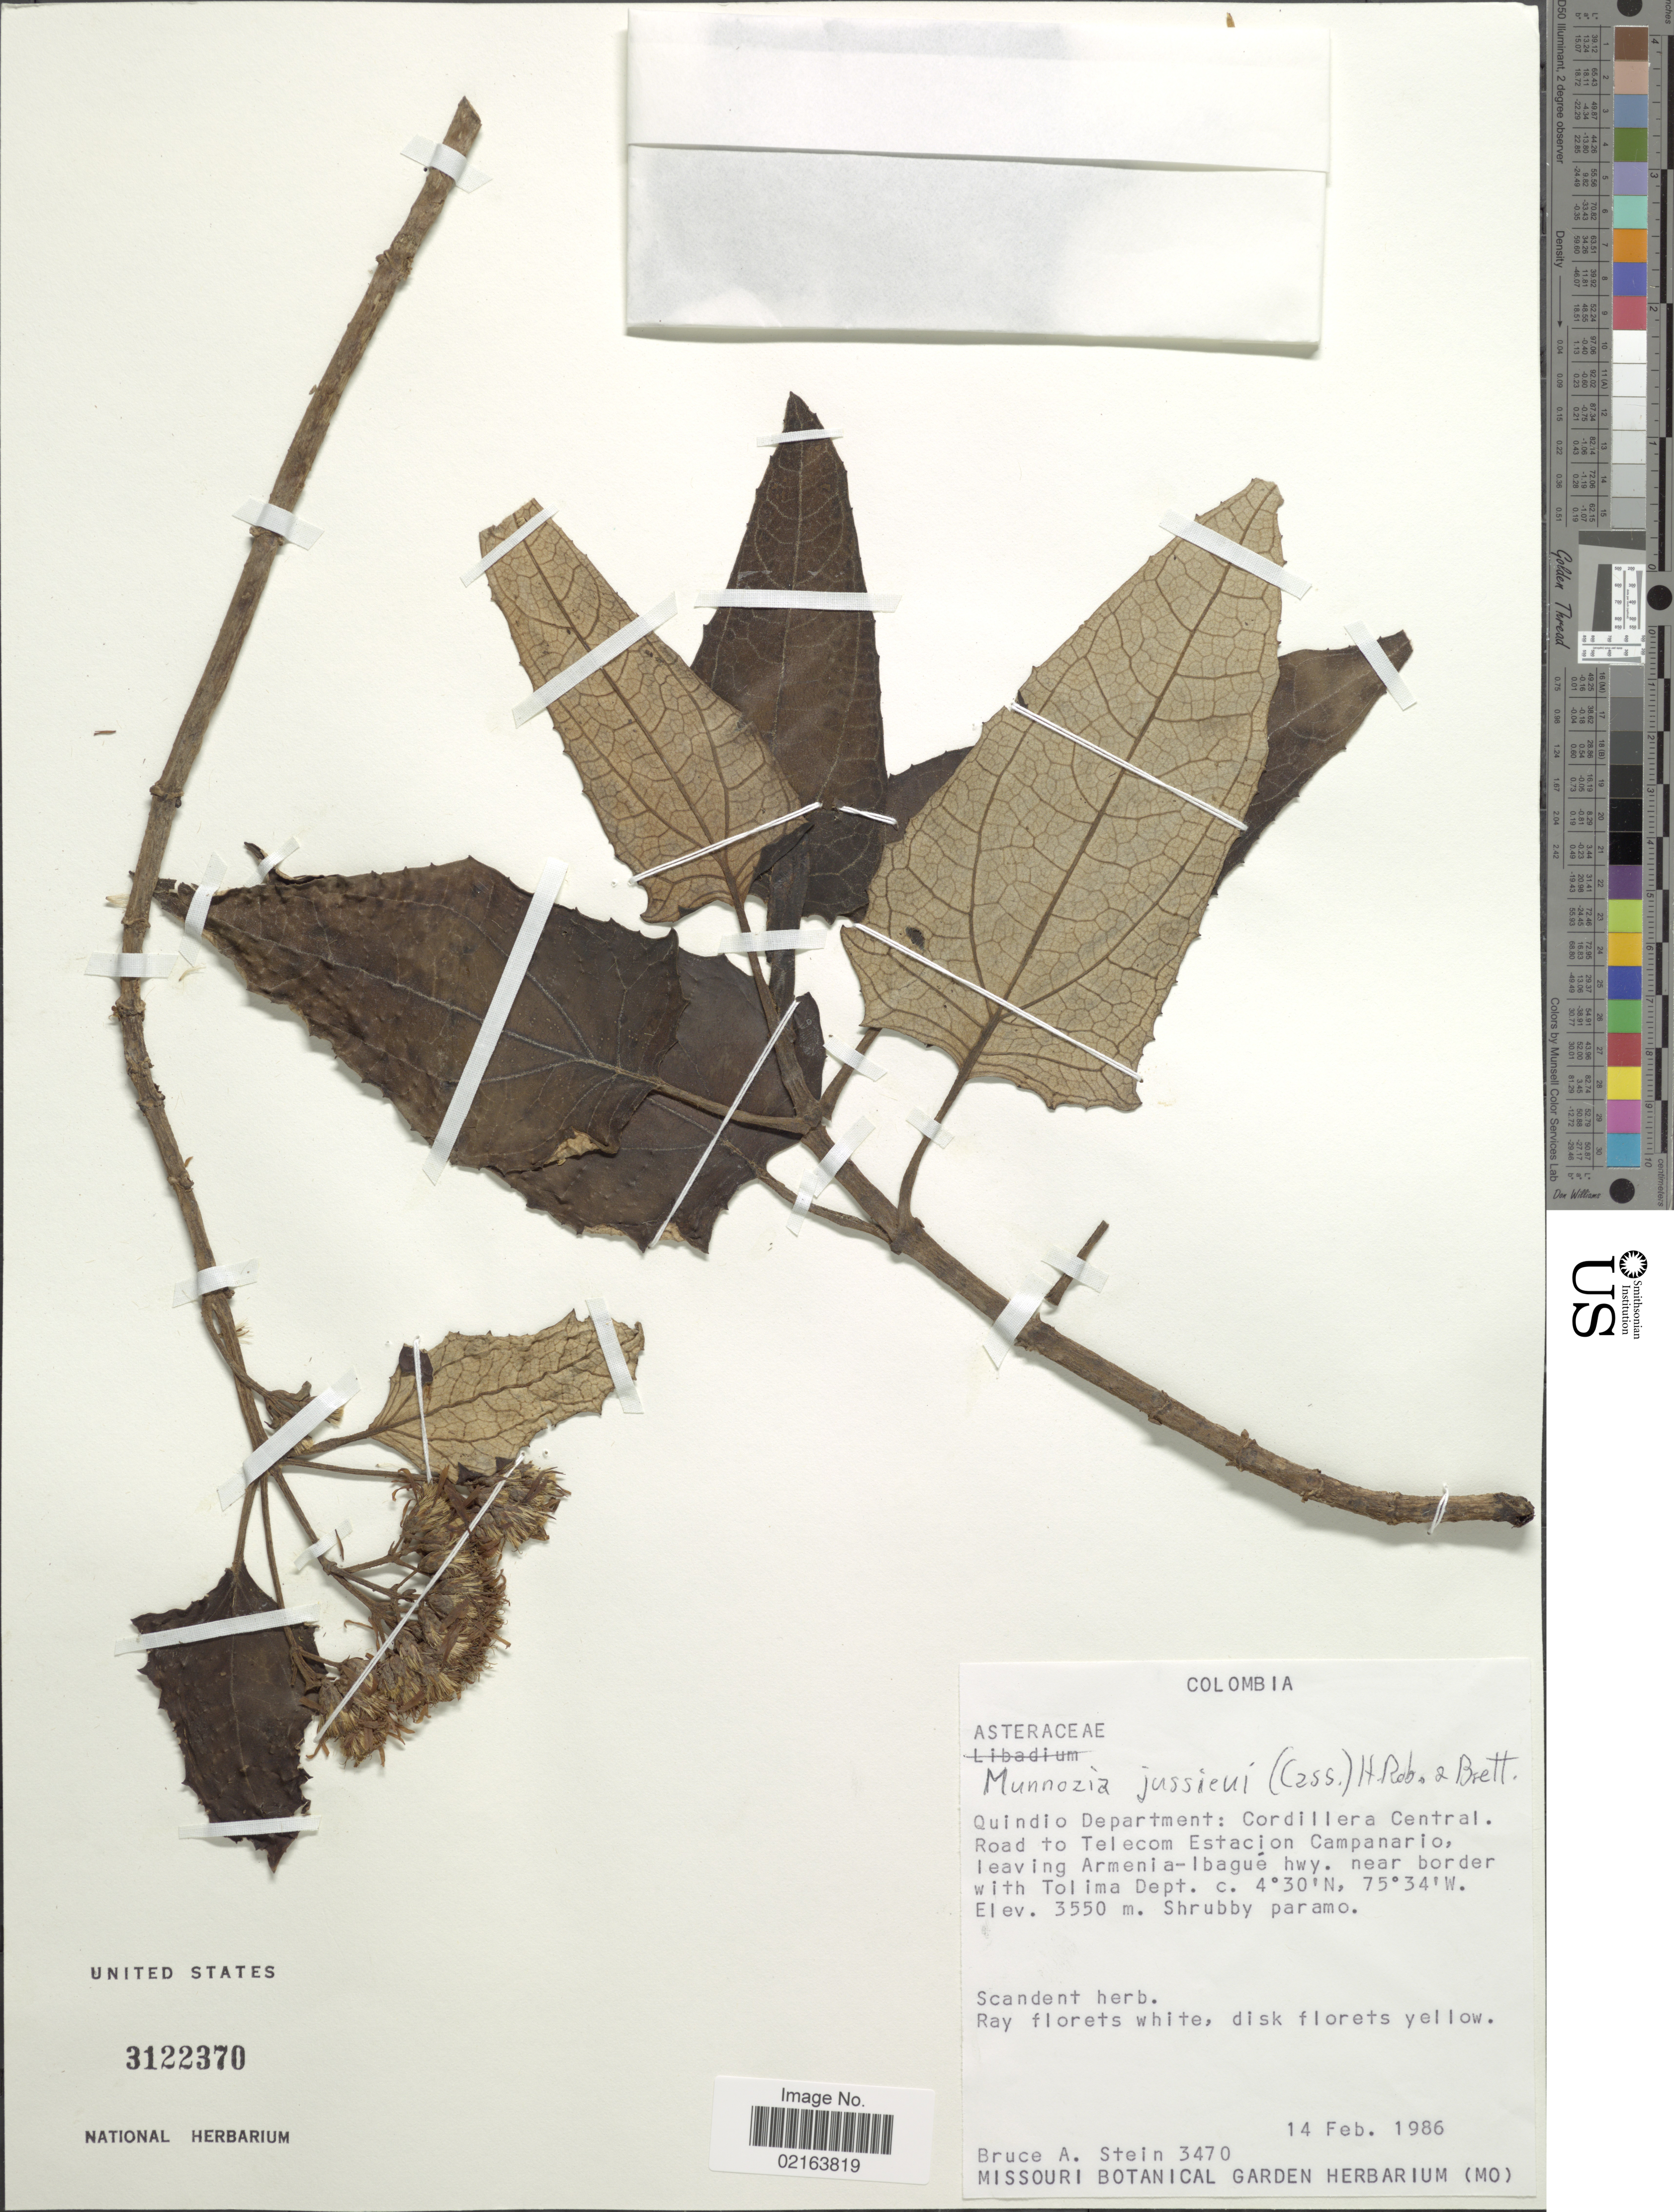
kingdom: Plantae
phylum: Tracheophyta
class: Magnoliopsida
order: Asterales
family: Asteraceae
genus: Munnozia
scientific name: Munnozia jussieui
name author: (Cass.) H. Rob. & Brettell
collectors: B. A. Stein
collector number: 3470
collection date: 1986-02-14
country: Colombia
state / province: Quindío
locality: Quindio Department: Cordillera Central, Road to Telecom Estacion Campanario, leaving Armenia-Ibague hwy, near border with Tolima Dept.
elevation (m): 3550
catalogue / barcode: US 3122370